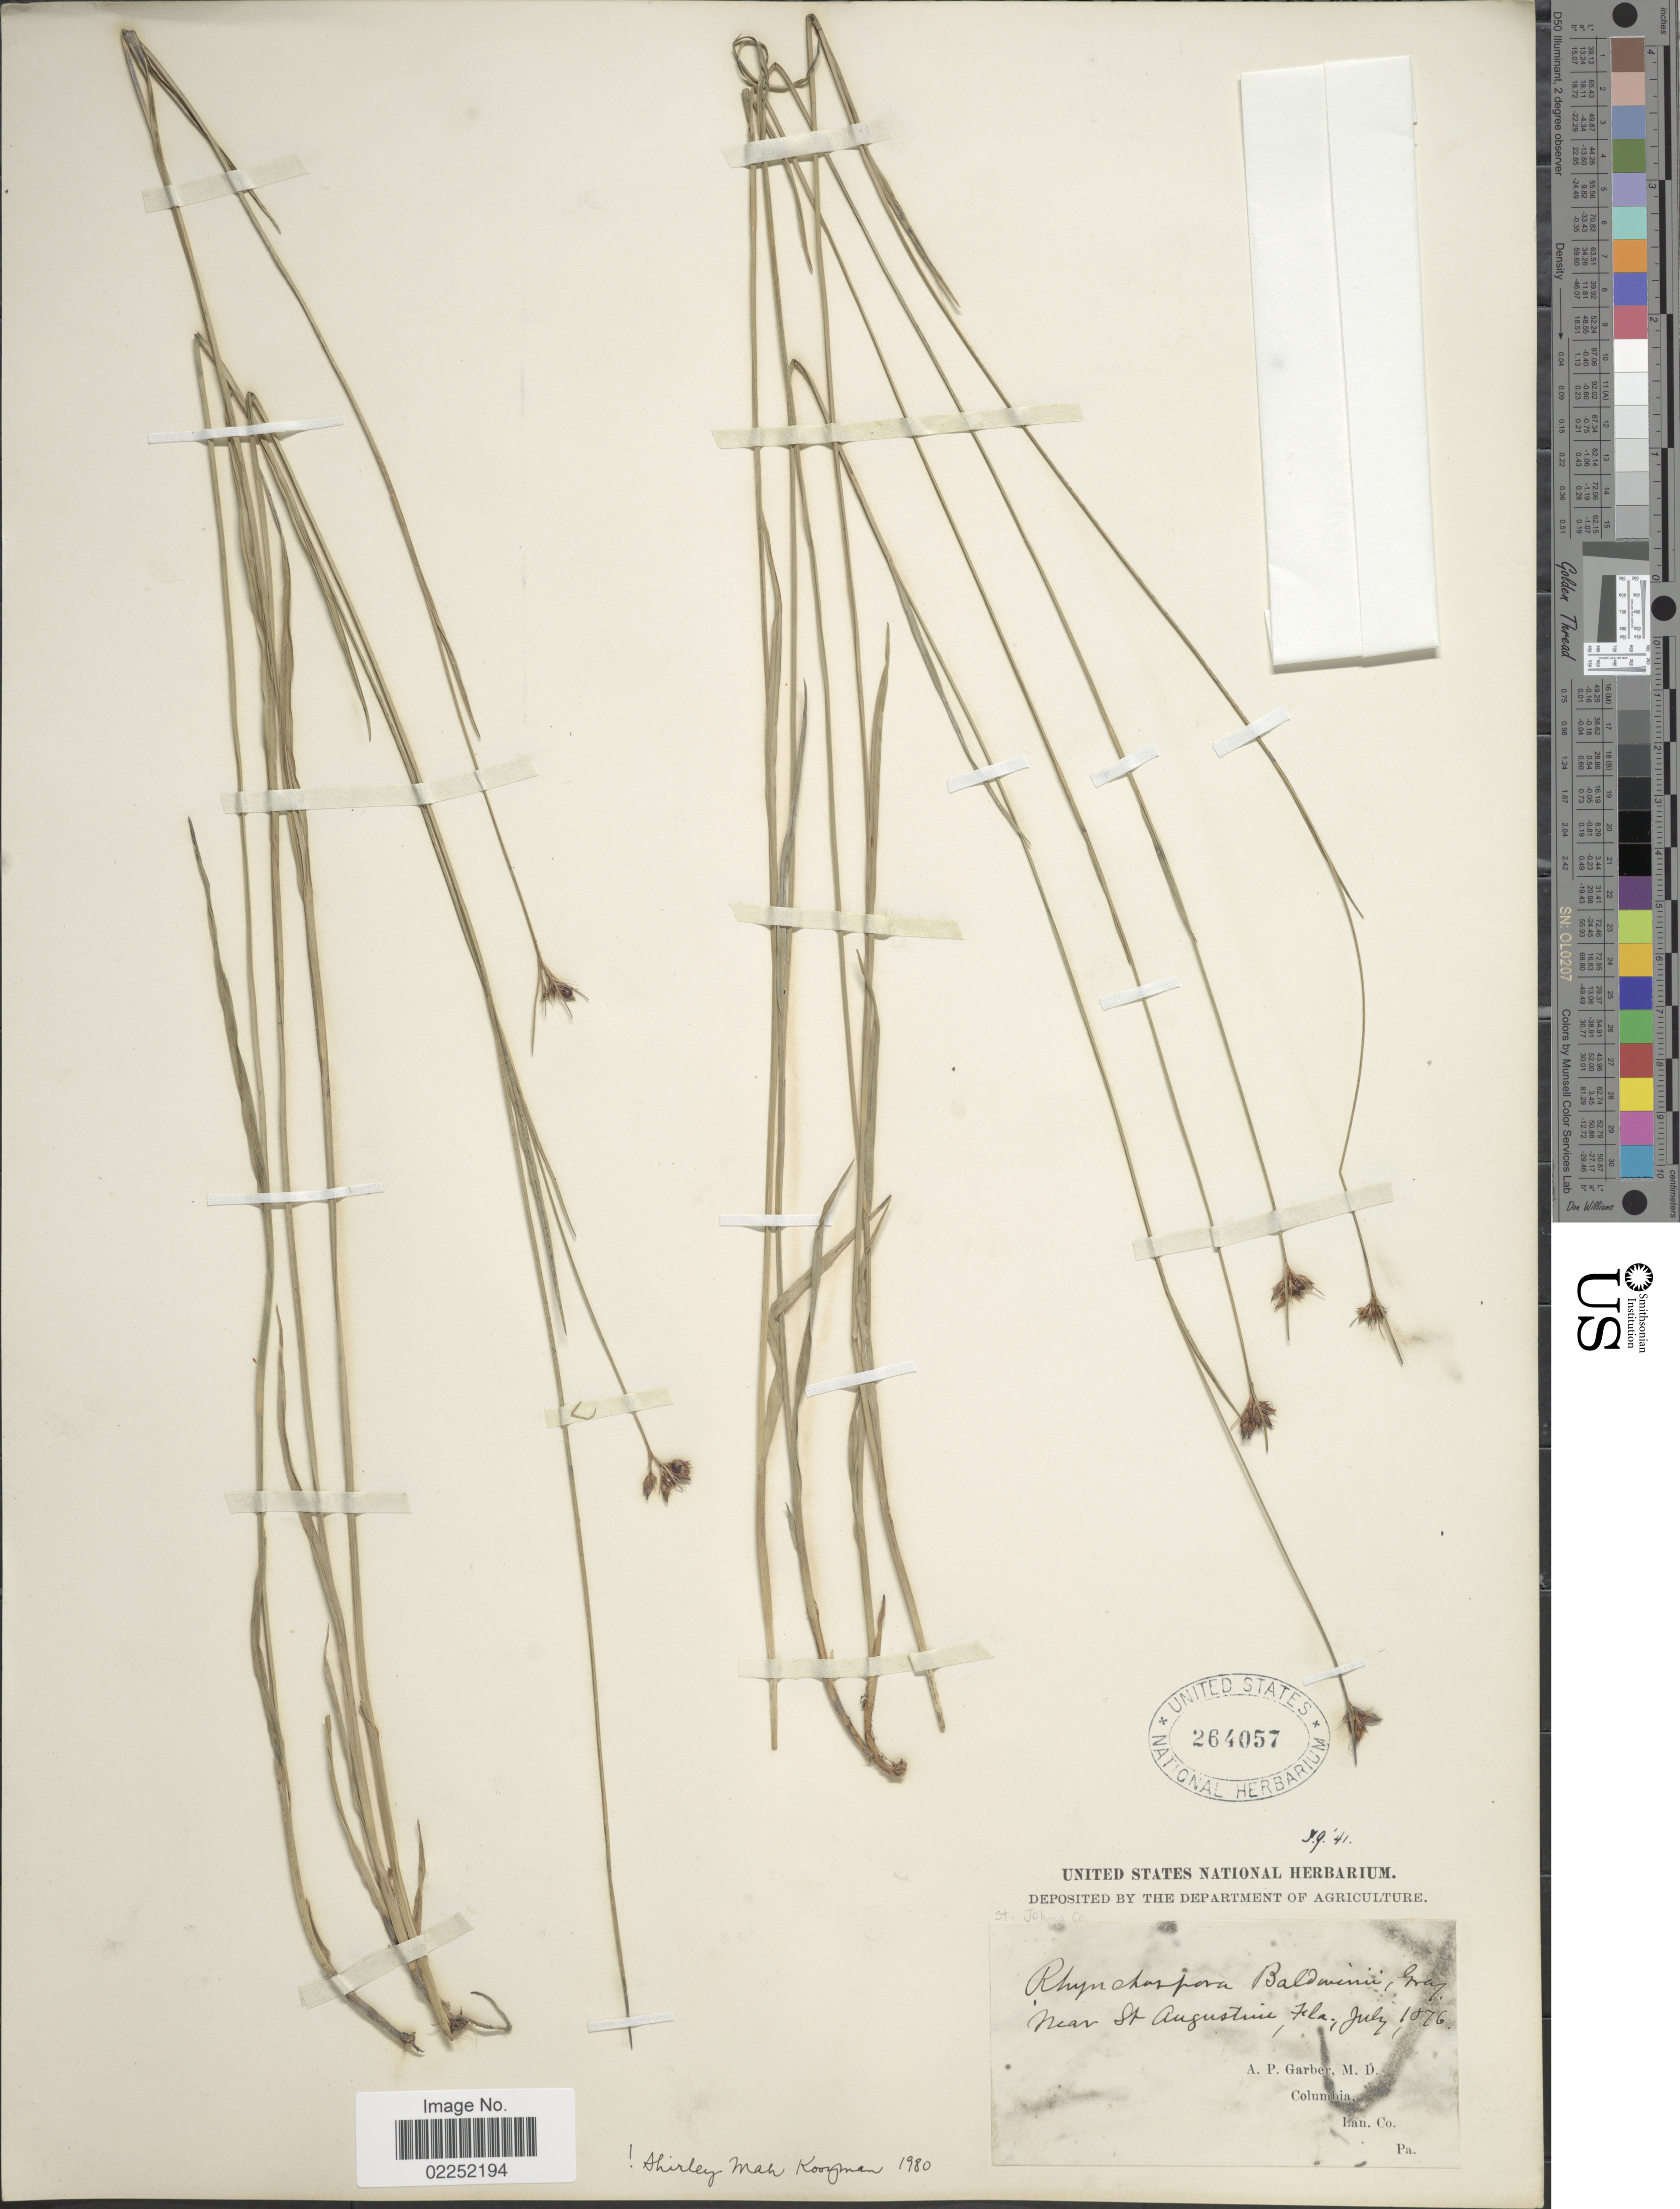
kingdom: Plantae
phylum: Tracheophyta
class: Liliopsida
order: Poales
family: Cyperaceae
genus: Rhynchospora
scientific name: Rhynchospora baldwinii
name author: A. Gray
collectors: A. P. Garber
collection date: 1876-07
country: United States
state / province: Florida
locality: Near Sta Augustine, St Johns Co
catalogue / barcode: US 264057